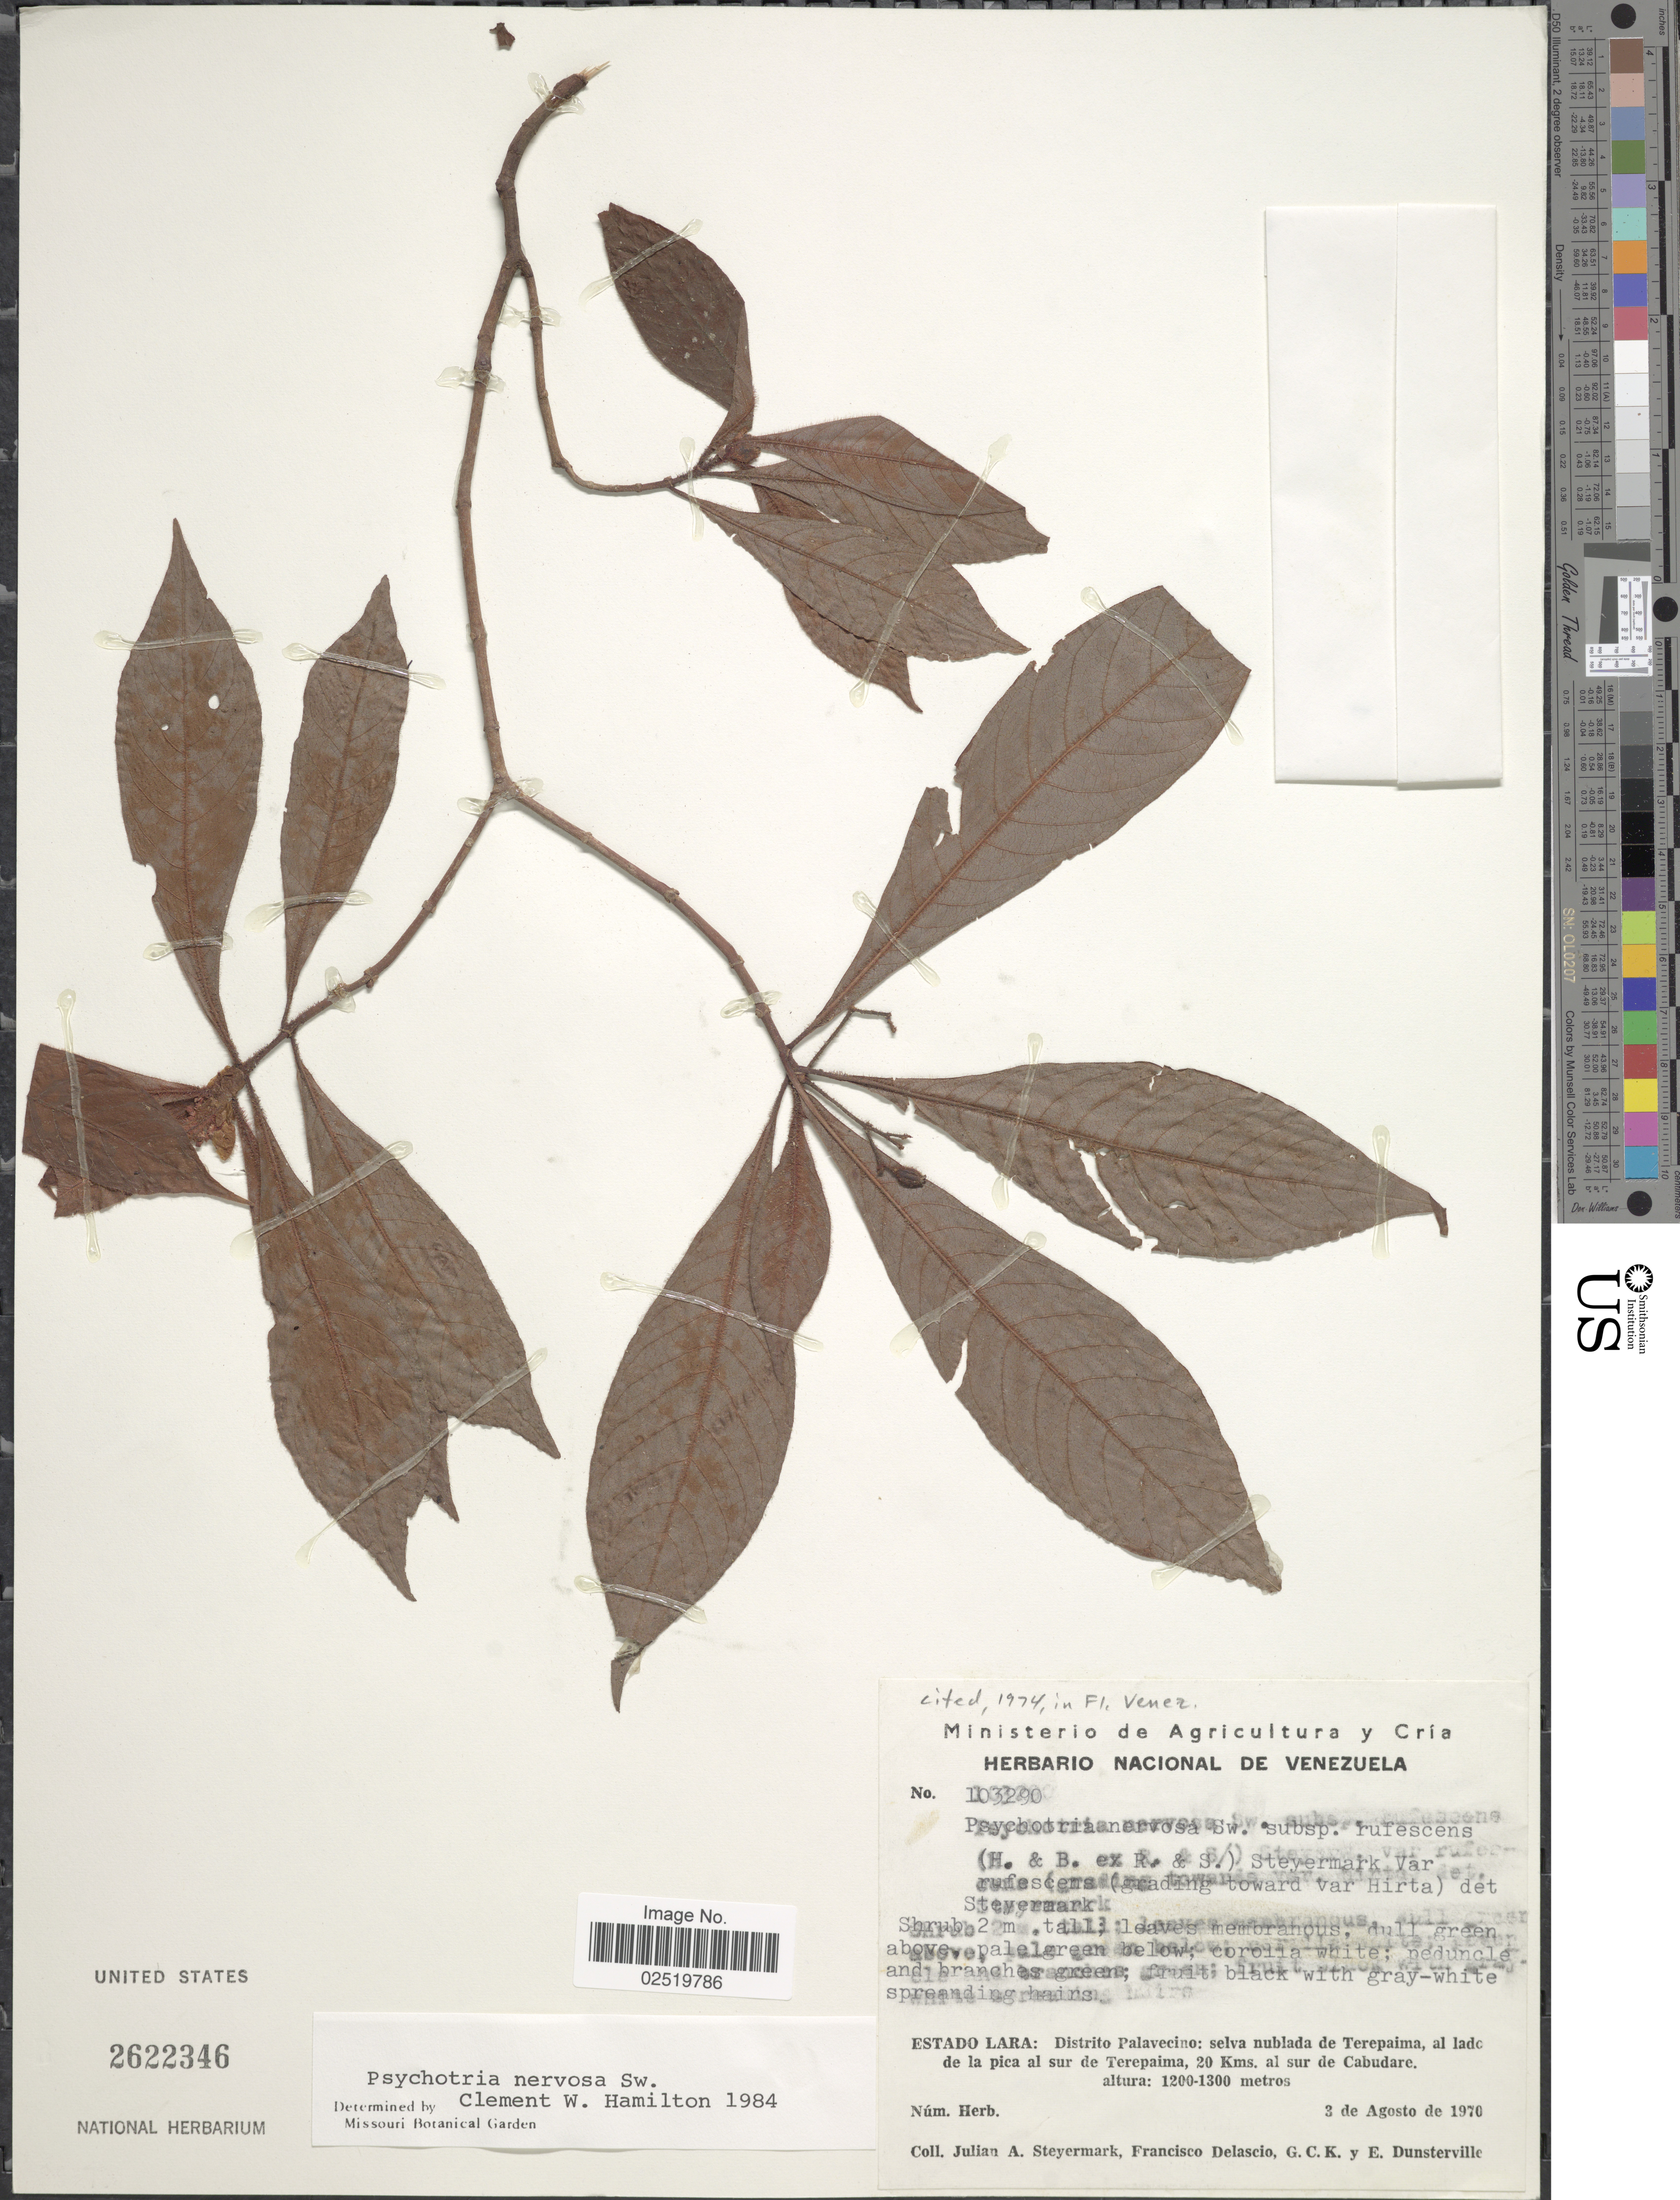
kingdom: Plantae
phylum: Tracheophyta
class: Magnoliopsida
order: Gentianales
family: Rubiaceae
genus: Psychotria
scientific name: Psychotria nervosa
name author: Sw.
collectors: J. Steyermark, F. Delascio, G. C. K. Dunsterville & E. Dunsterville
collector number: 103290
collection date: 1970-08-03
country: Venezuela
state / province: Lara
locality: Disrito Palavecino: selva nublada de Terepaima, al lado de la pica al sur de Terepaima, 20 Kms. al sur de Cabudare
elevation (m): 1200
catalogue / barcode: US 2622346